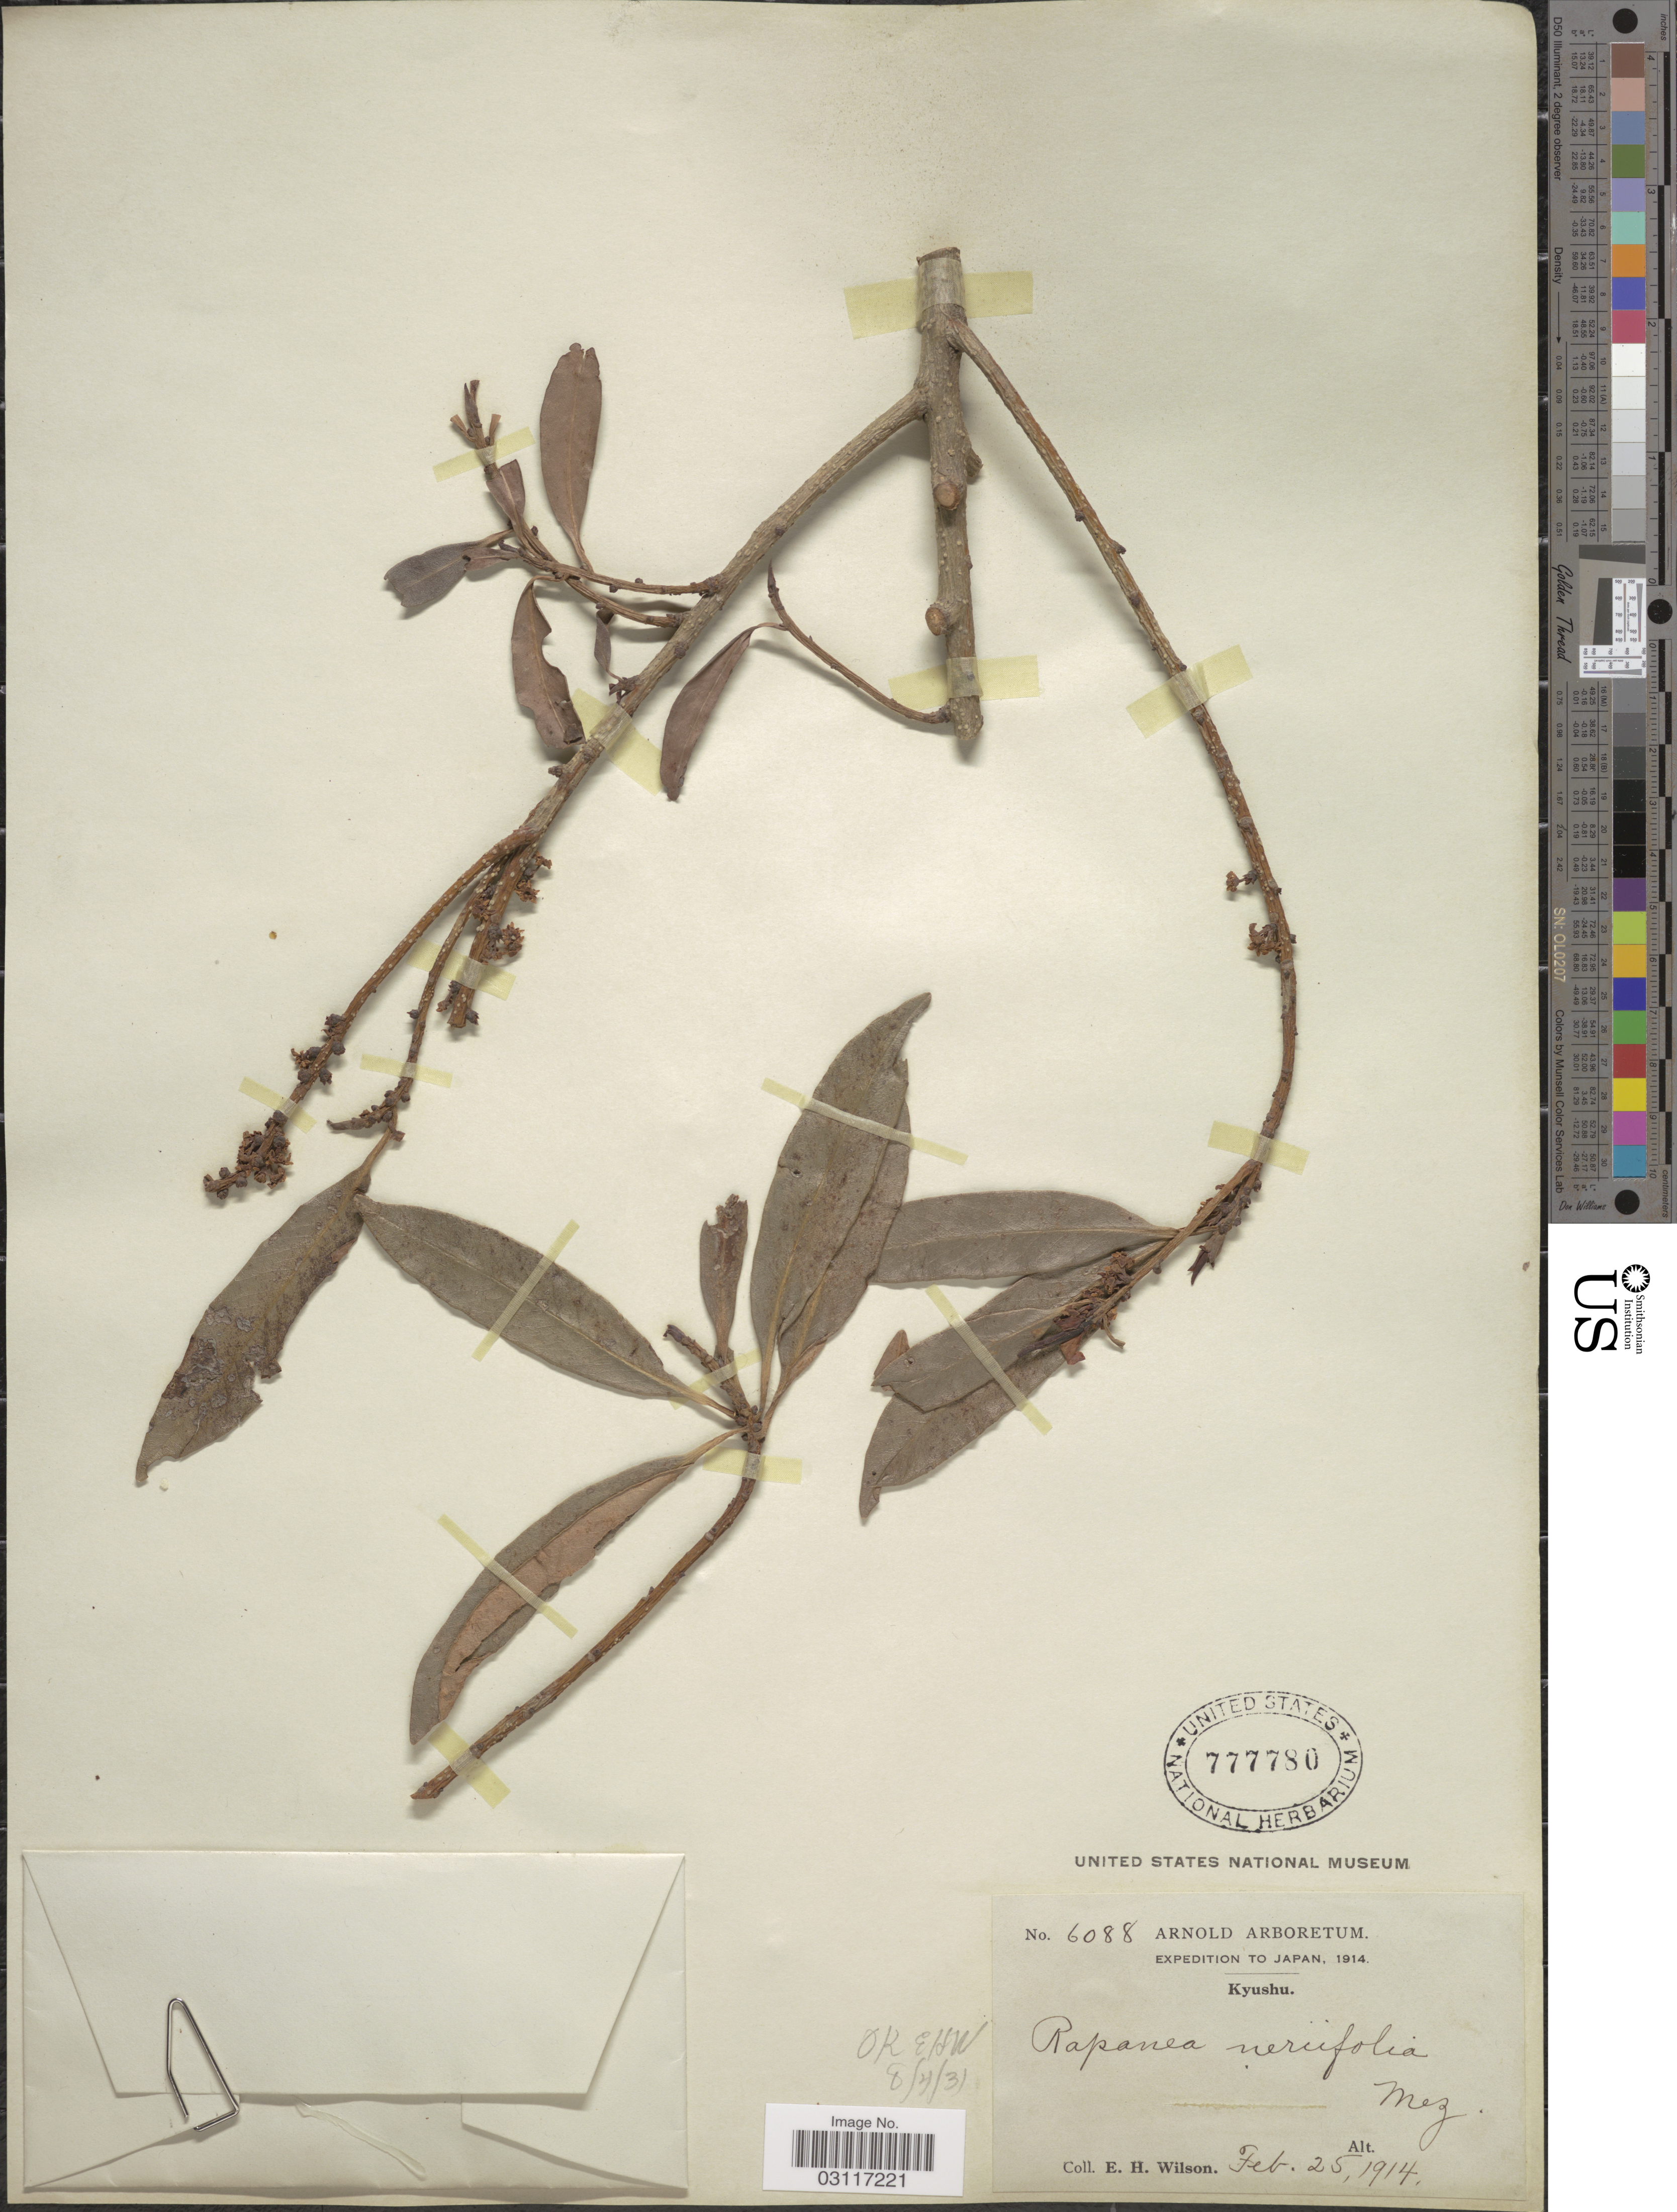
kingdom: Plantae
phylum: Tracheophyta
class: Magnoliopsida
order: Ericales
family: Primulaceae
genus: Myrsine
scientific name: Myrsine seguinii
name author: H. Lév.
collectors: E. Wilson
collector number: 6088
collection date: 1914-02-25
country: Japan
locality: Kyushu.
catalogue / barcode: US 777780